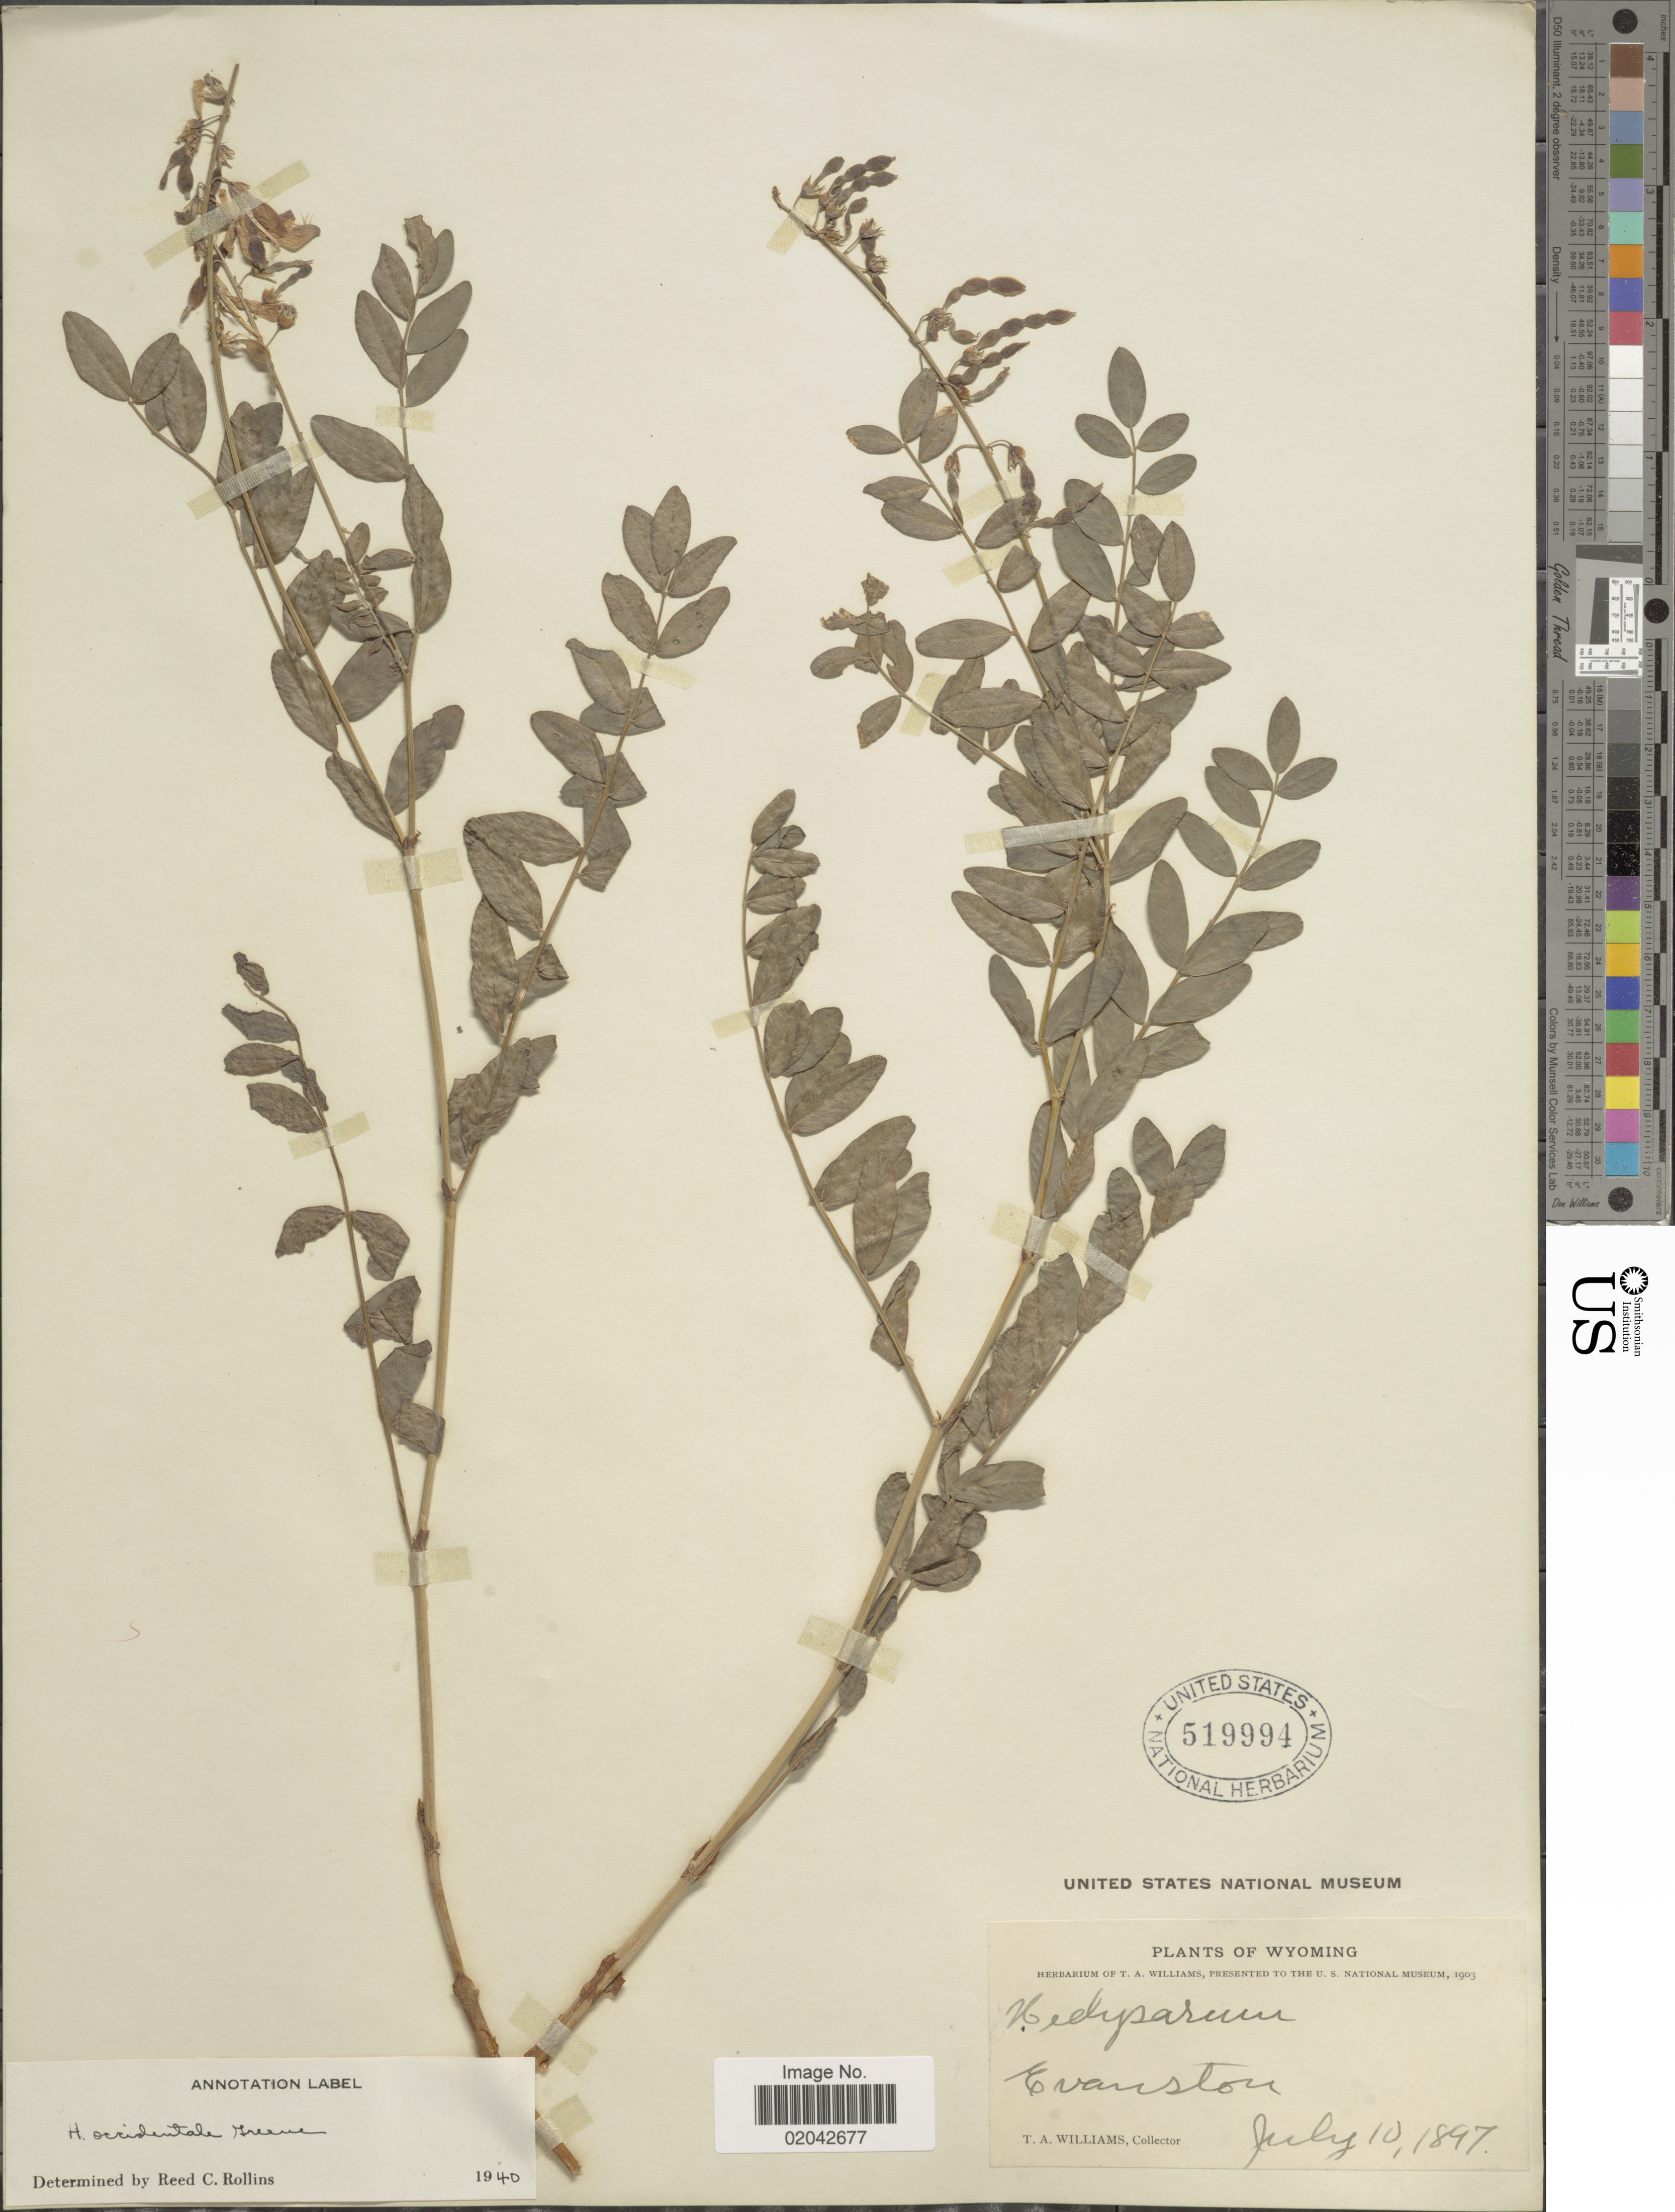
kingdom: Plantae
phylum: Tracheophyta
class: Magnoliopsida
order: Fabales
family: Fabaceae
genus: Hedysarum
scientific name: Hedysarum occidentale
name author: Greene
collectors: T. A. Williams (herbarium)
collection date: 1897-07-10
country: United States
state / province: Wyoming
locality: Evanston.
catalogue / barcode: US 519994